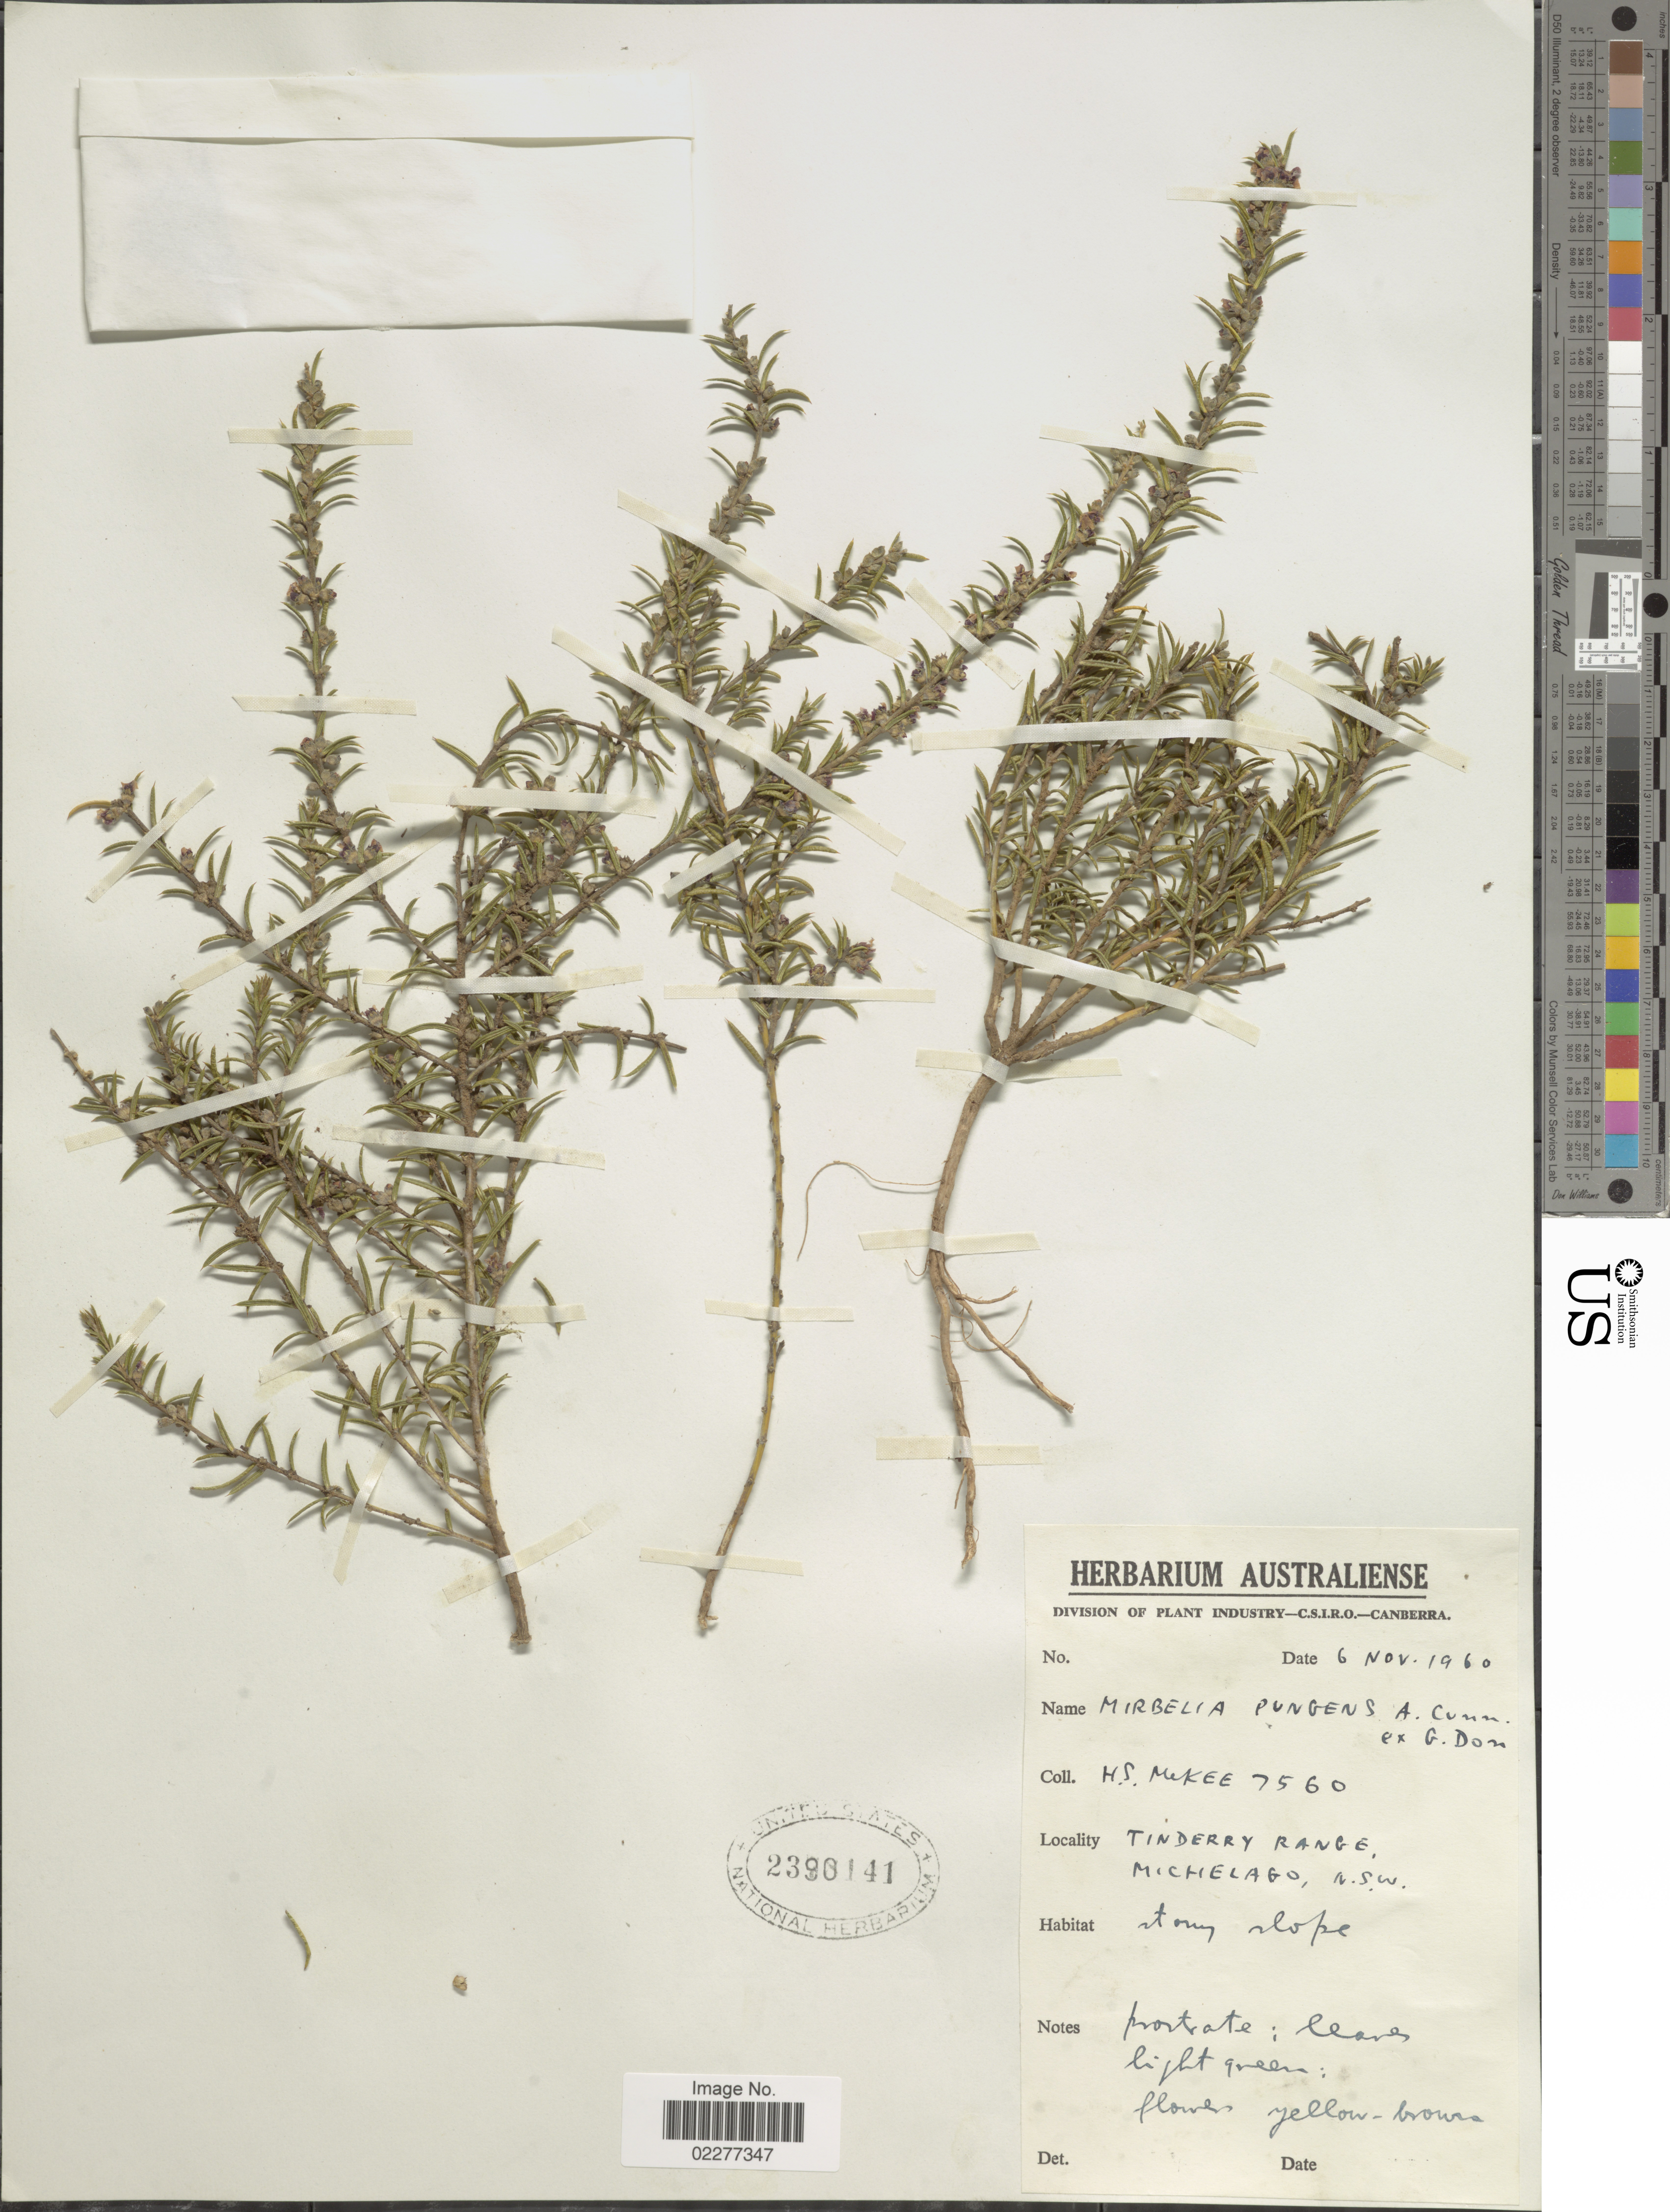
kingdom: Plantae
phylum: Tracheophyta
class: Magnoliopsida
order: Fabales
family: Fabaceae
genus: Mirbelia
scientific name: Mirbelia pungens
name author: A. Cunn. & G. Don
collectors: H. S. McKee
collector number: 7560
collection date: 1960-11-06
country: Australia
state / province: New South Wales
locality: Tinderry Range, Michelago, stony slope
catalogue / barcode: US 2390141